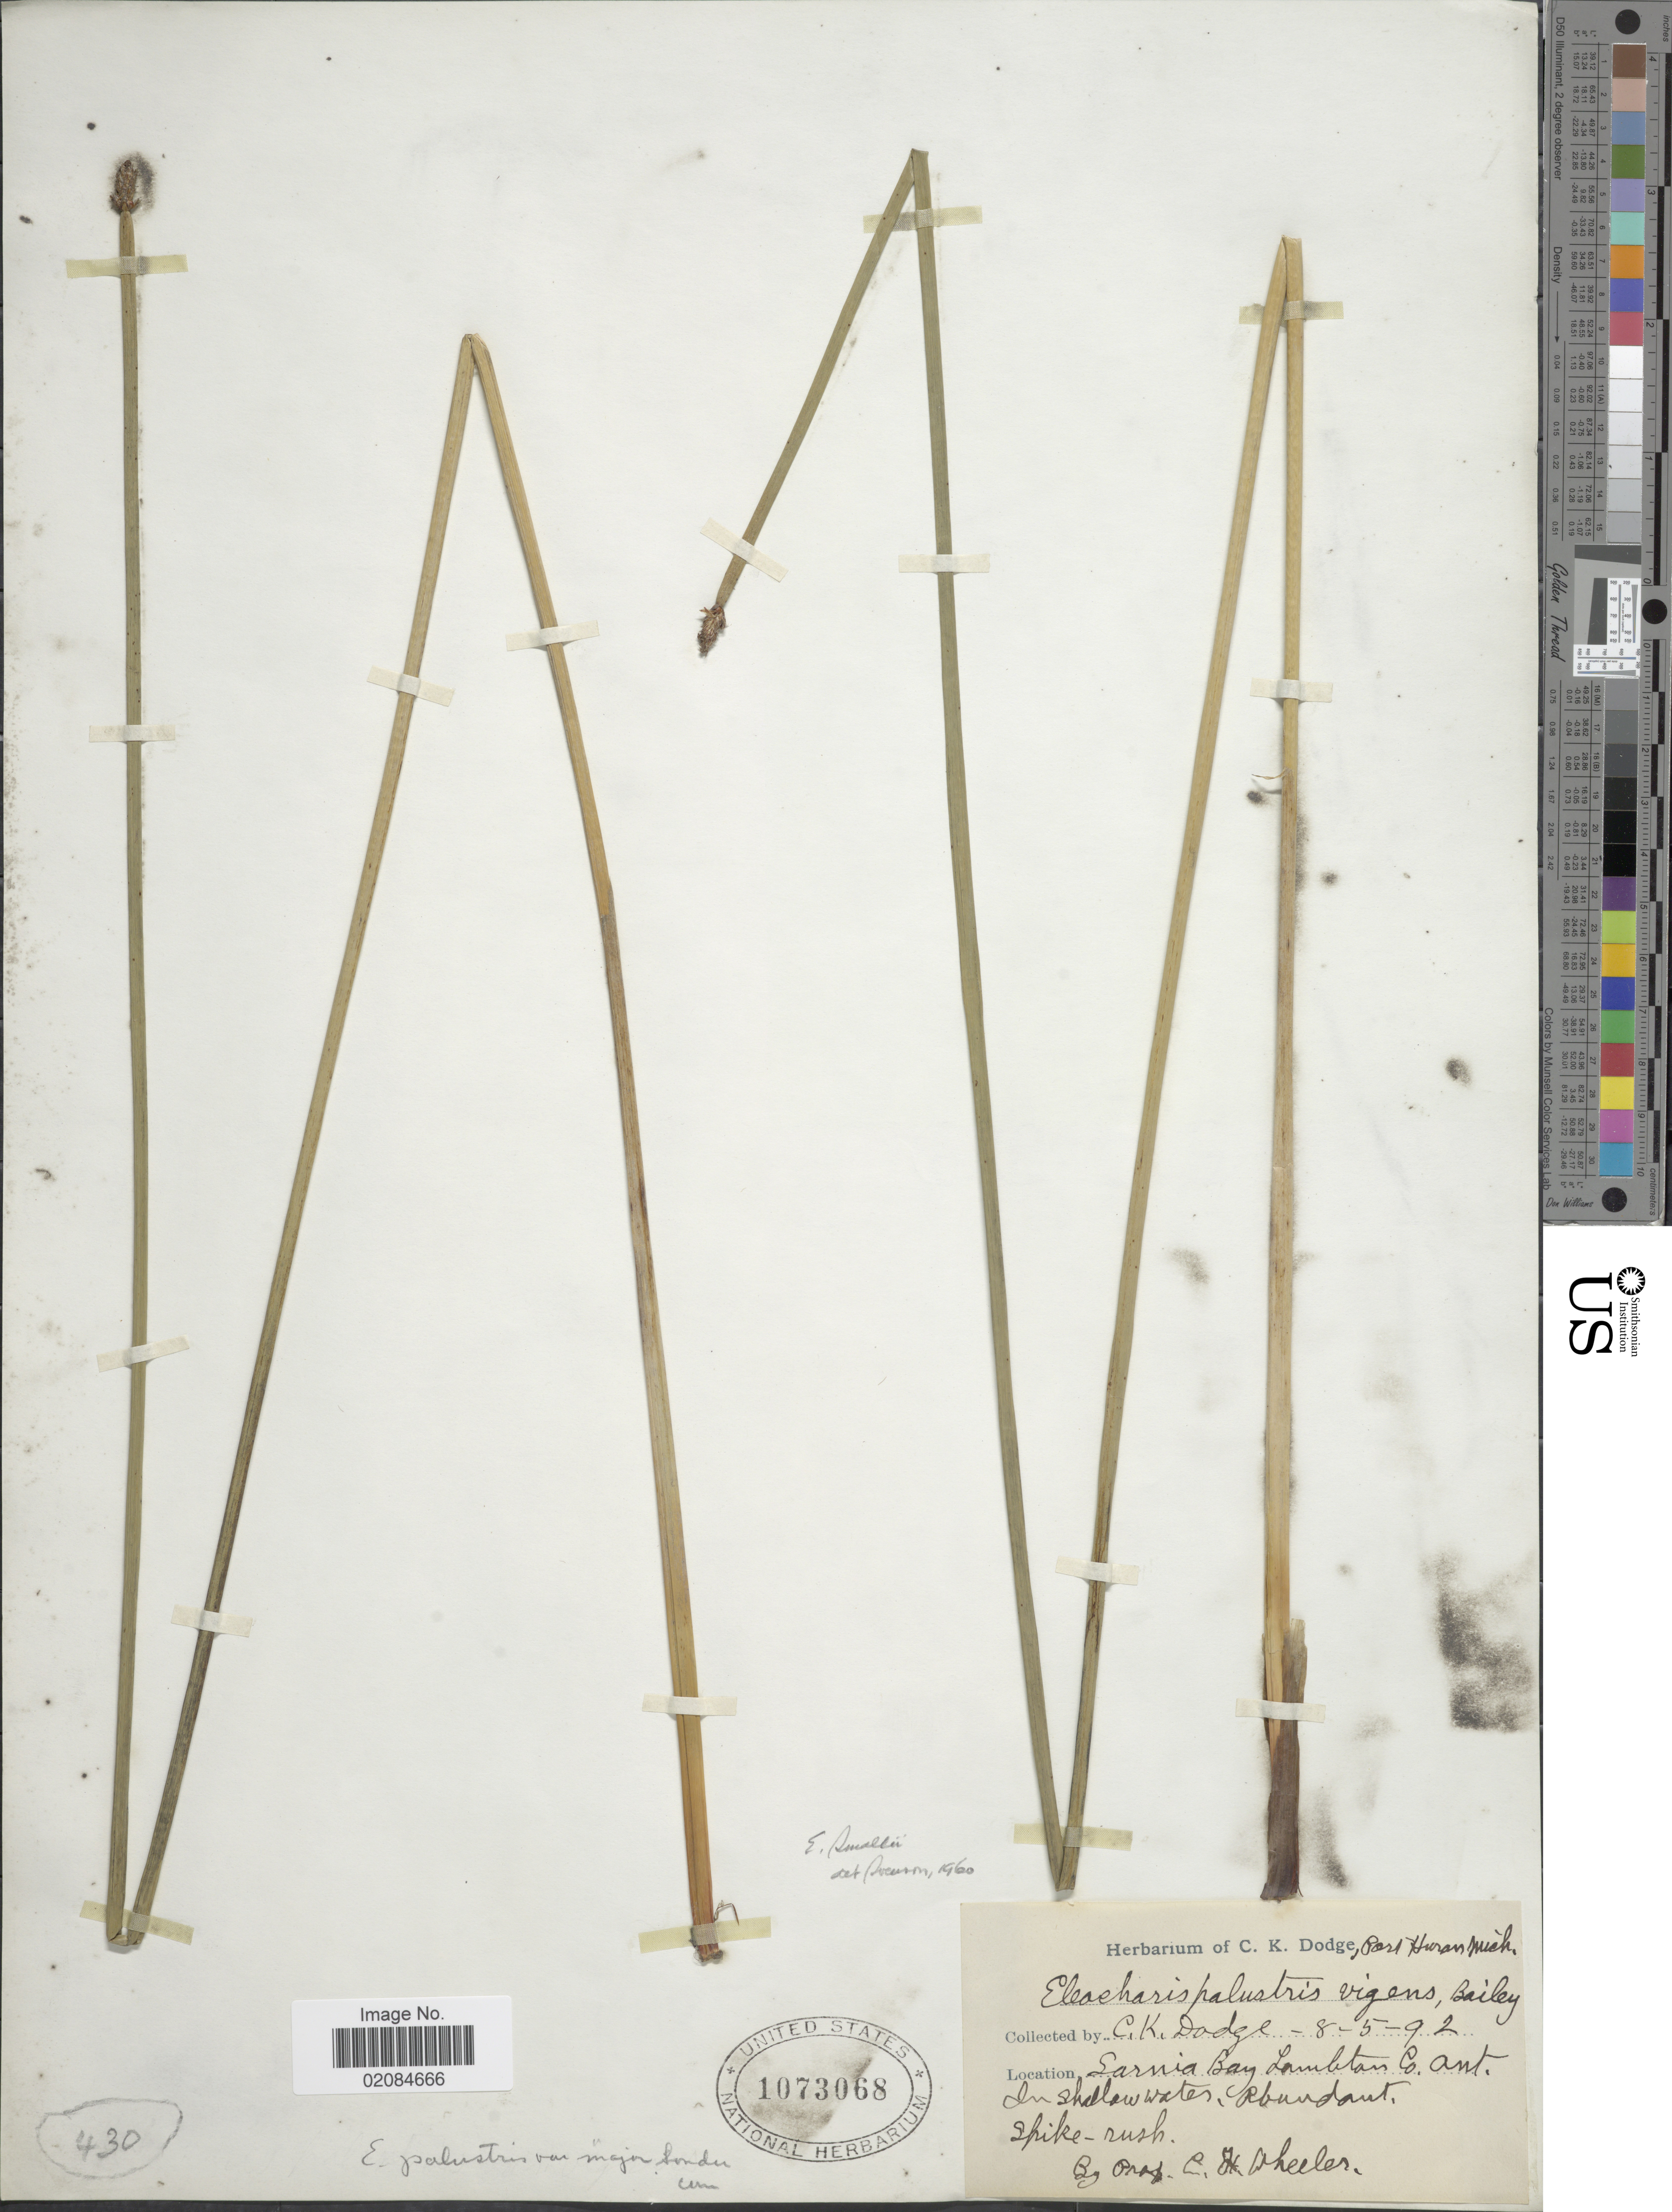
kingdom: Plantae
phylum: Tracheophyta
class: Liliopsida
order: Poales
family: Cyperaceae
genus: Eleocharis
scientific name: Eleocharis palustris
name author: (L.) Roem. & Schult.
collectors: C. Dodge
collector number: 430?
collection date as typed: Transcribed d/m/y: 5/8/92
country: Canada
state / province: Ontario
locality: Sarnia Bay Lambton Co. Ont.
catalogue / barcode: US 1073068